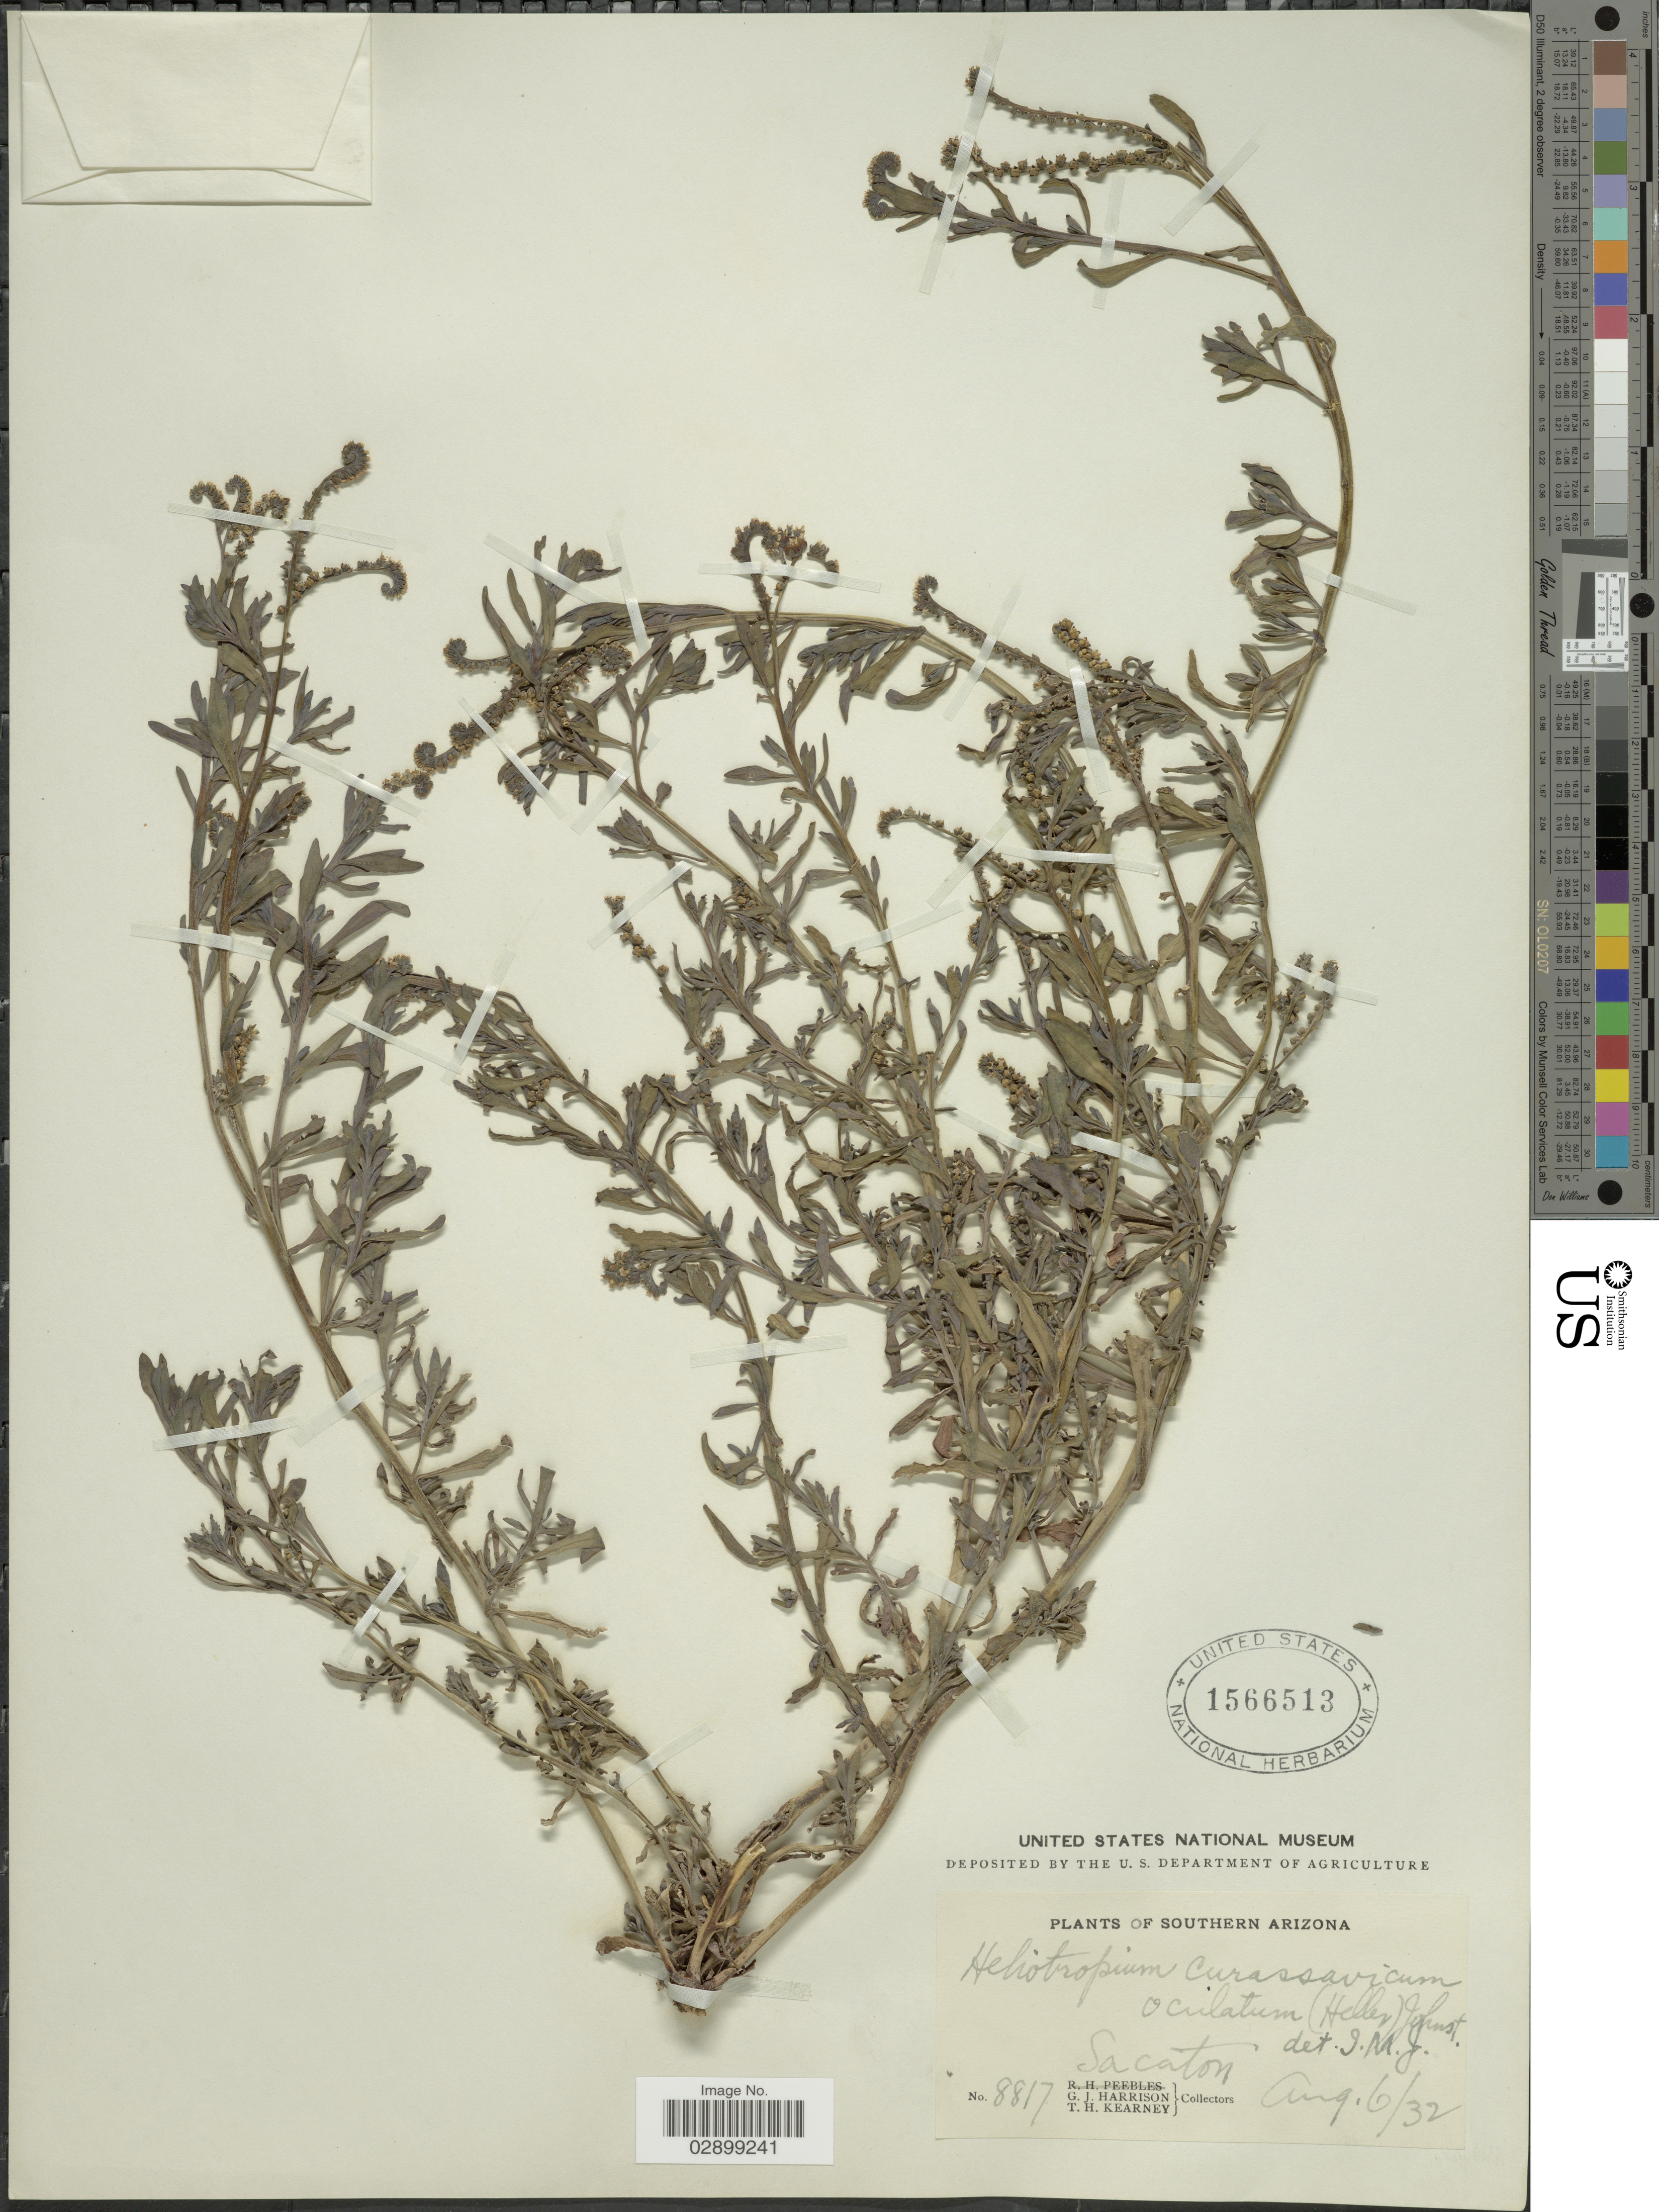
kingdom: Plantae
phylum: Tracheophyta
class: Magnoliopsida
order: Boraginales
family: Heliotropiaceae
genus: Heliotropium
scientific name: Heliotropium sp.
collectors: G. J. Harrison & T. H. Kearney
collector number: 8817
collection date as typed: Transcribed d/m/y: 6/8/32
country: United States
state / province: Arizona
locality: Southern Arizona. Sacaton.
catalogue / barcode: US 1566513